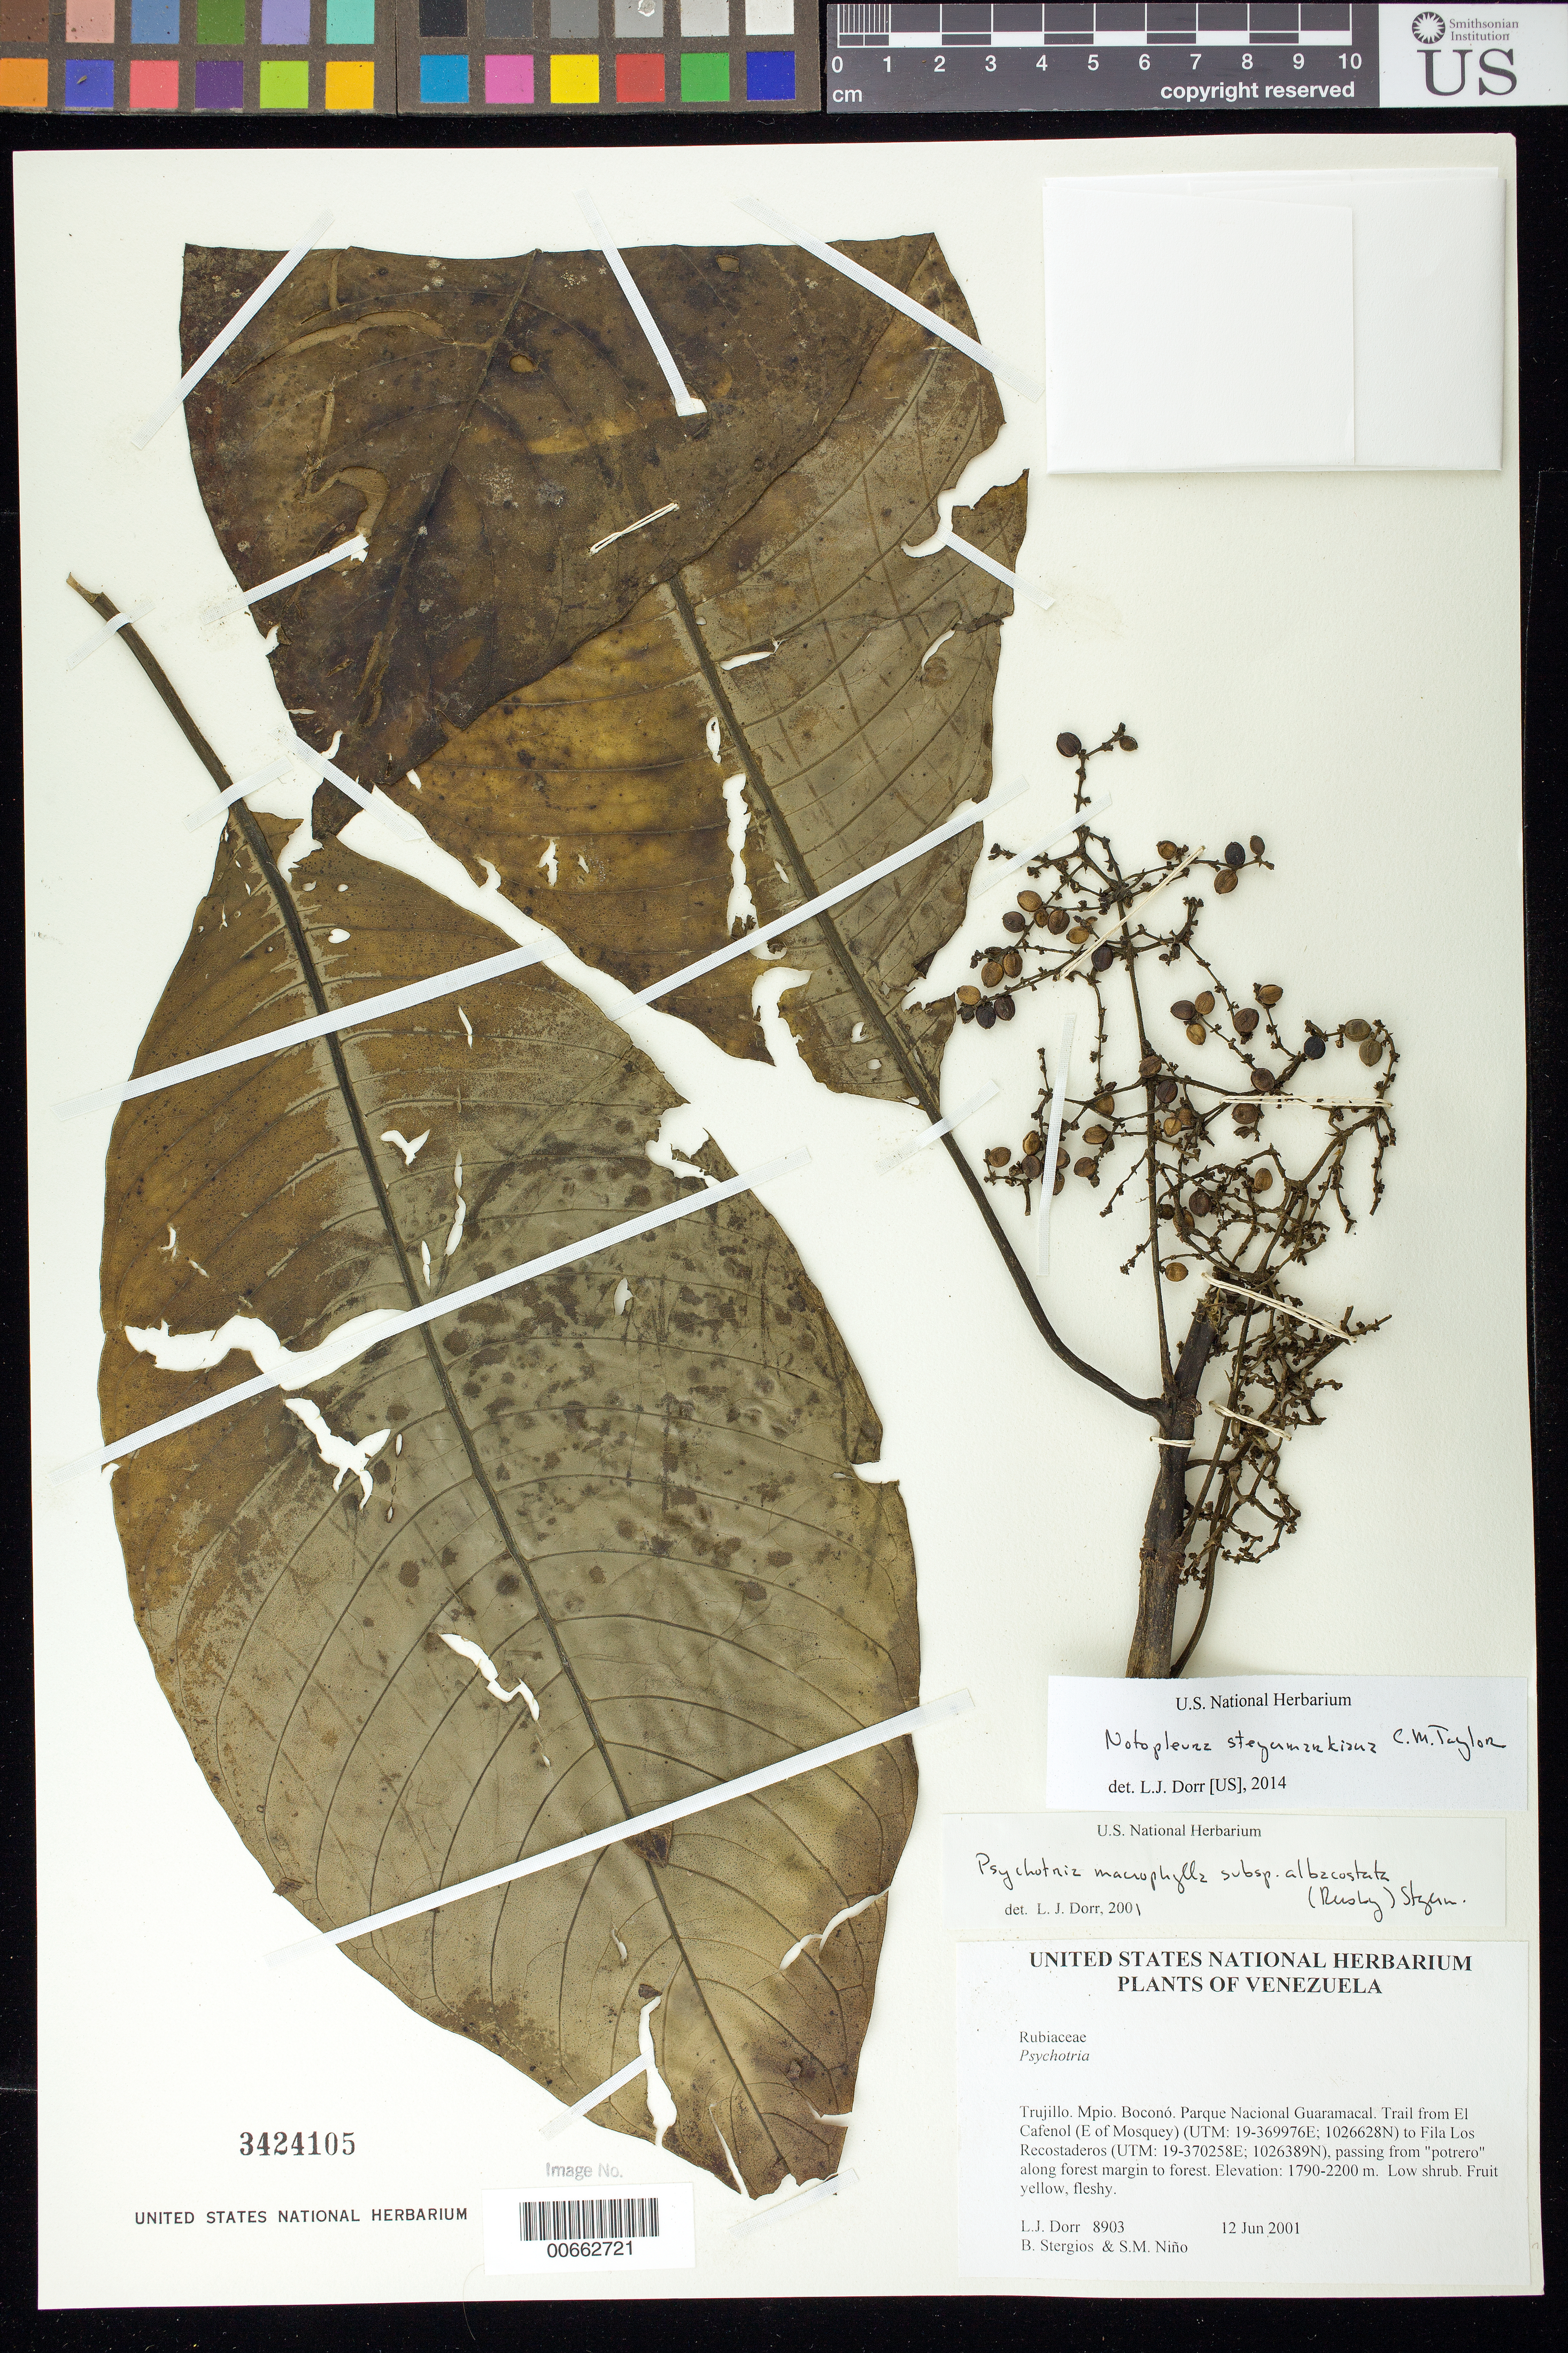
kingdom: Plantae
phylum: Tracheophyta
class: Magnoliopsida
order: Gentianales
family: Rubiaceae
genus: Notopleura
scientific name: Notopleura steyermarkiana C.M. Taylor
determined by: Dorr, L. J., (BOT), Smithsonian Institution - National Museum of Natural History (UNITED STATES)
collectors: L. J. Dorr, B. G. Stergios & S. M. Niño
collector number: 8903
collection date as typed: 12 Jun 2001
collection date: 2001-06-12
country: Venezuela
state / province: Trujillo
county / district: Boconó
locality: Parque Nacional Guaramacal. Trail from El Cafenol (E of Mosquey) to Fila Los Recostaderos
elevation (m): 1790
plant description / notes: PORT, US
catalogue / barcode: US 3424105